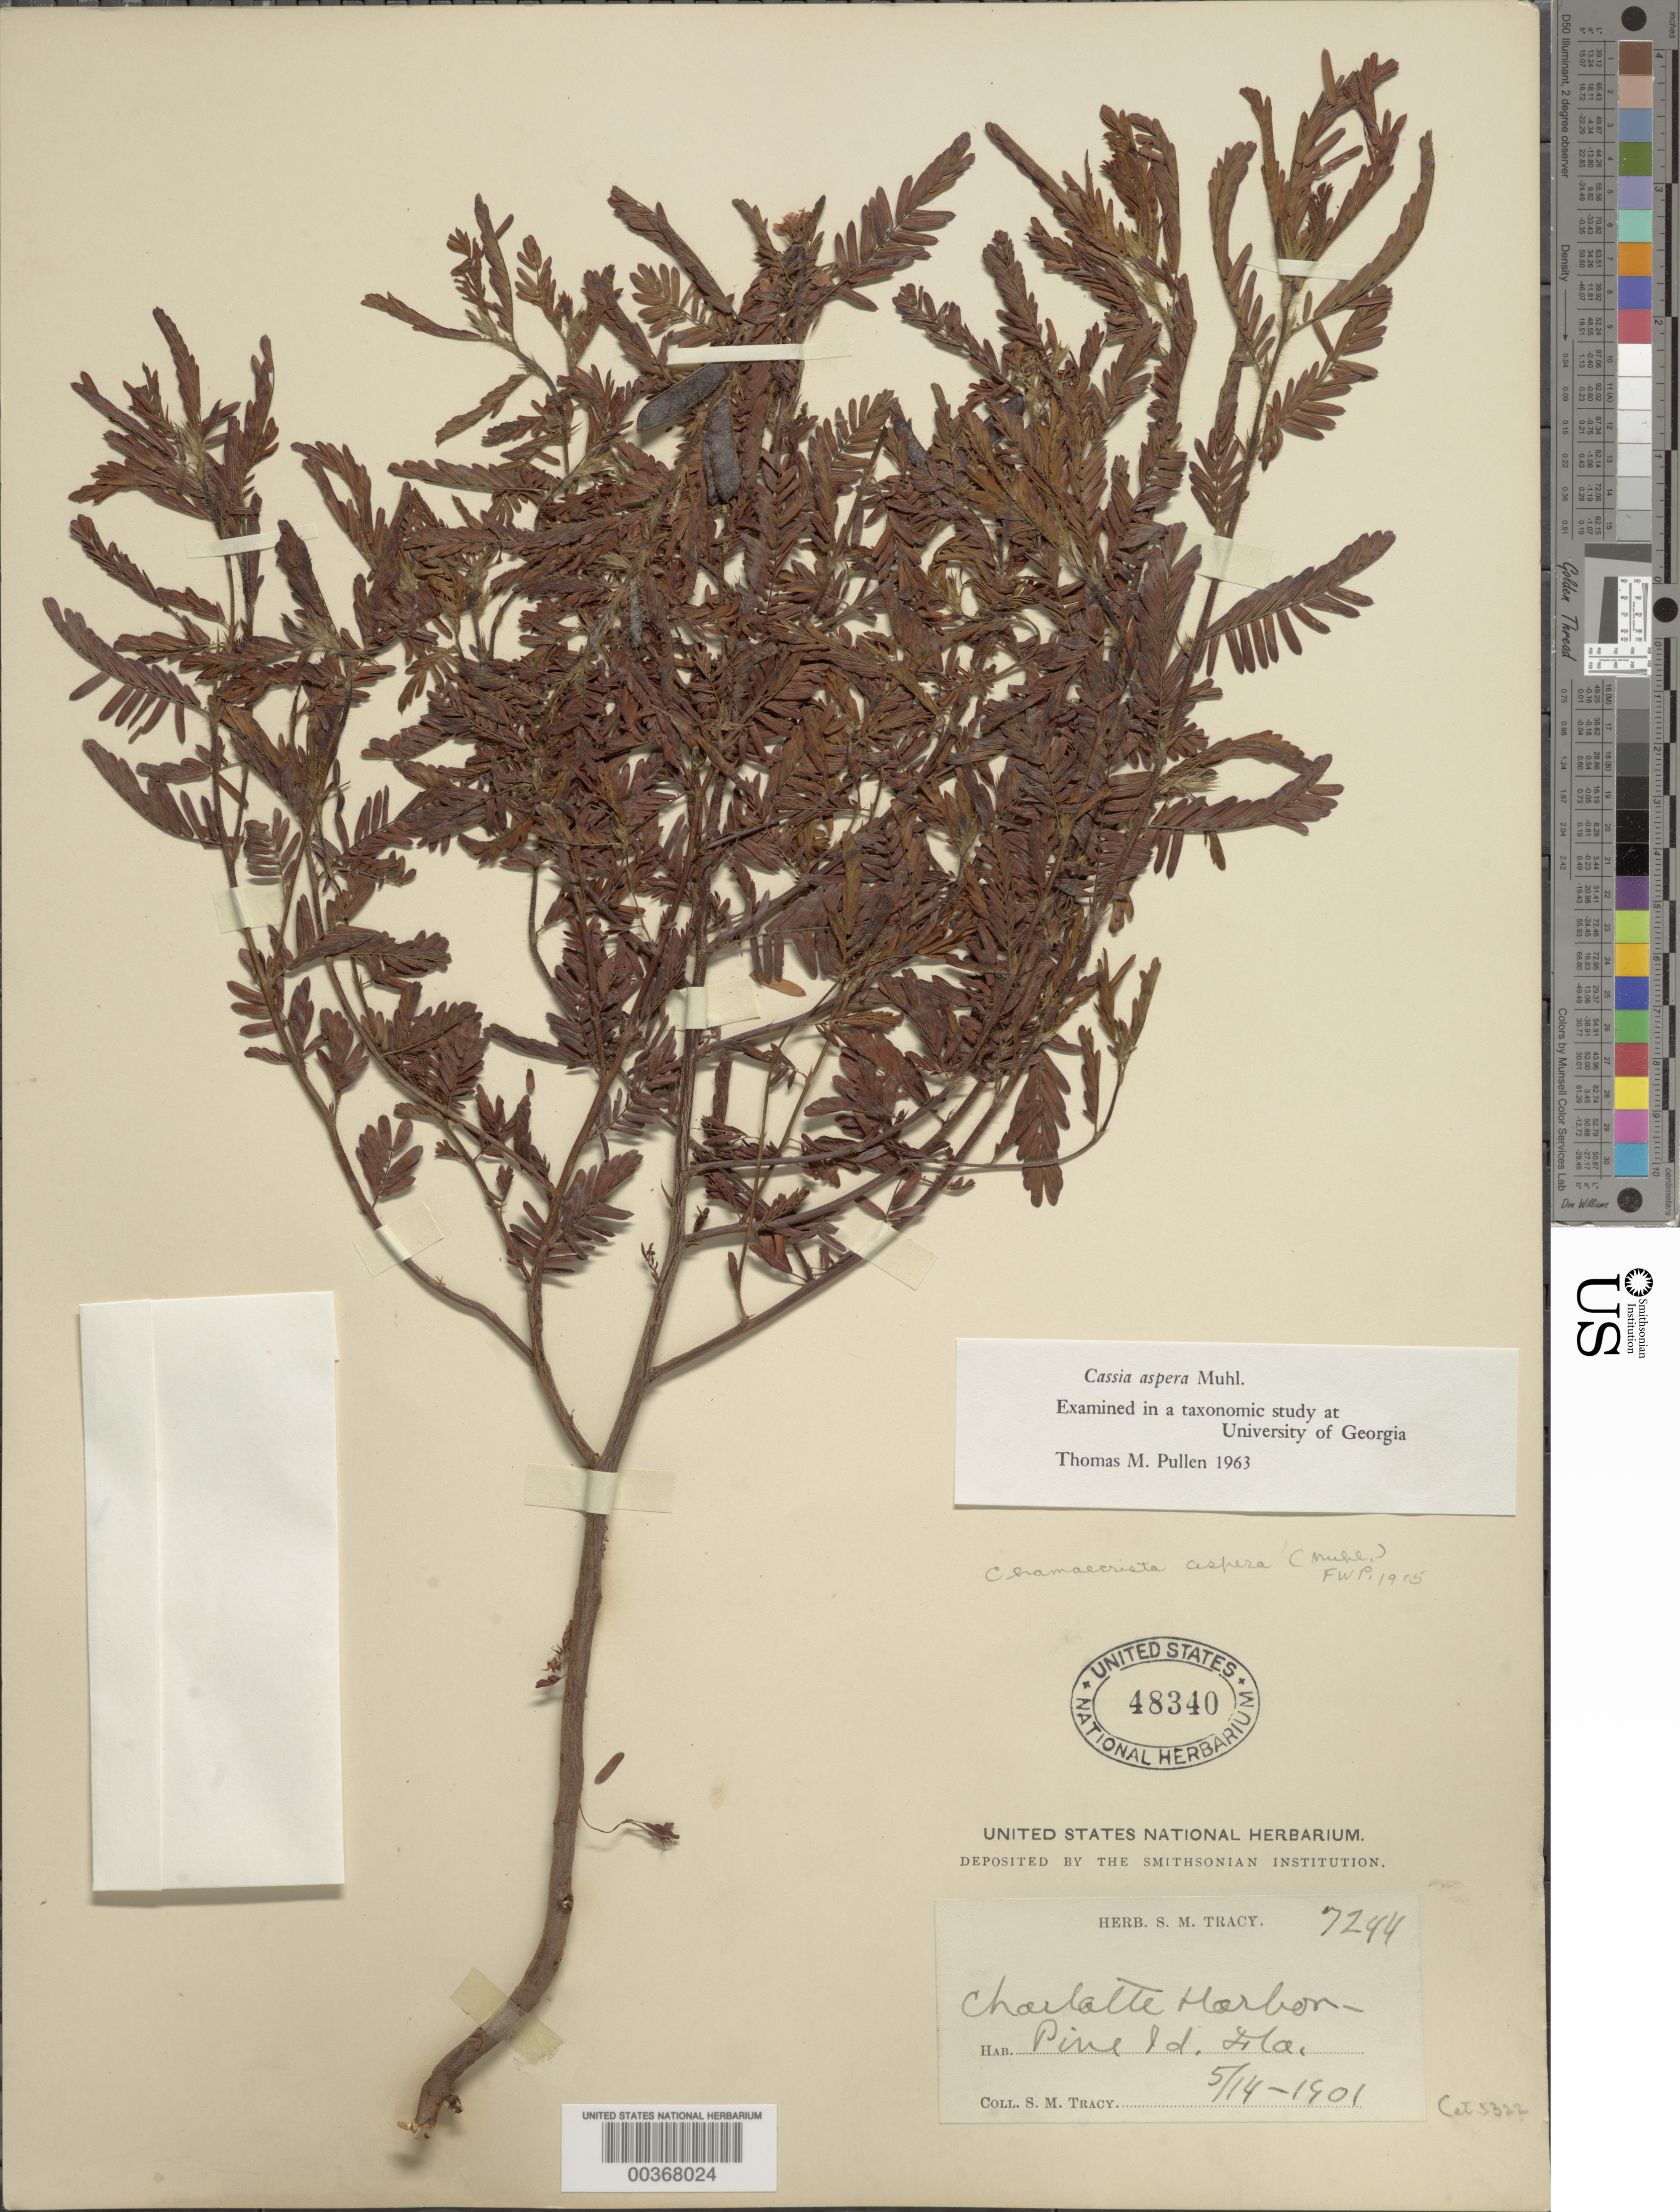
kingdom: Plantae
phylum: Tracheophyta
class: Magnoliopsida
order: Fabales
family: Fabaceae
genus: Chamaecrista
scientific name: Chamaecrista nictitans var. aspera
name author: (Muhl. ex Elliot) H.S. Irwin & Barneby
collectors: S. M. Tracy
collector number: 7244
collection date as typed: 14 May 1901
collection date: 1901-05-14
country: United States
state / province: Florida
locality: Pine i.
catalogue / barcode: US 48340